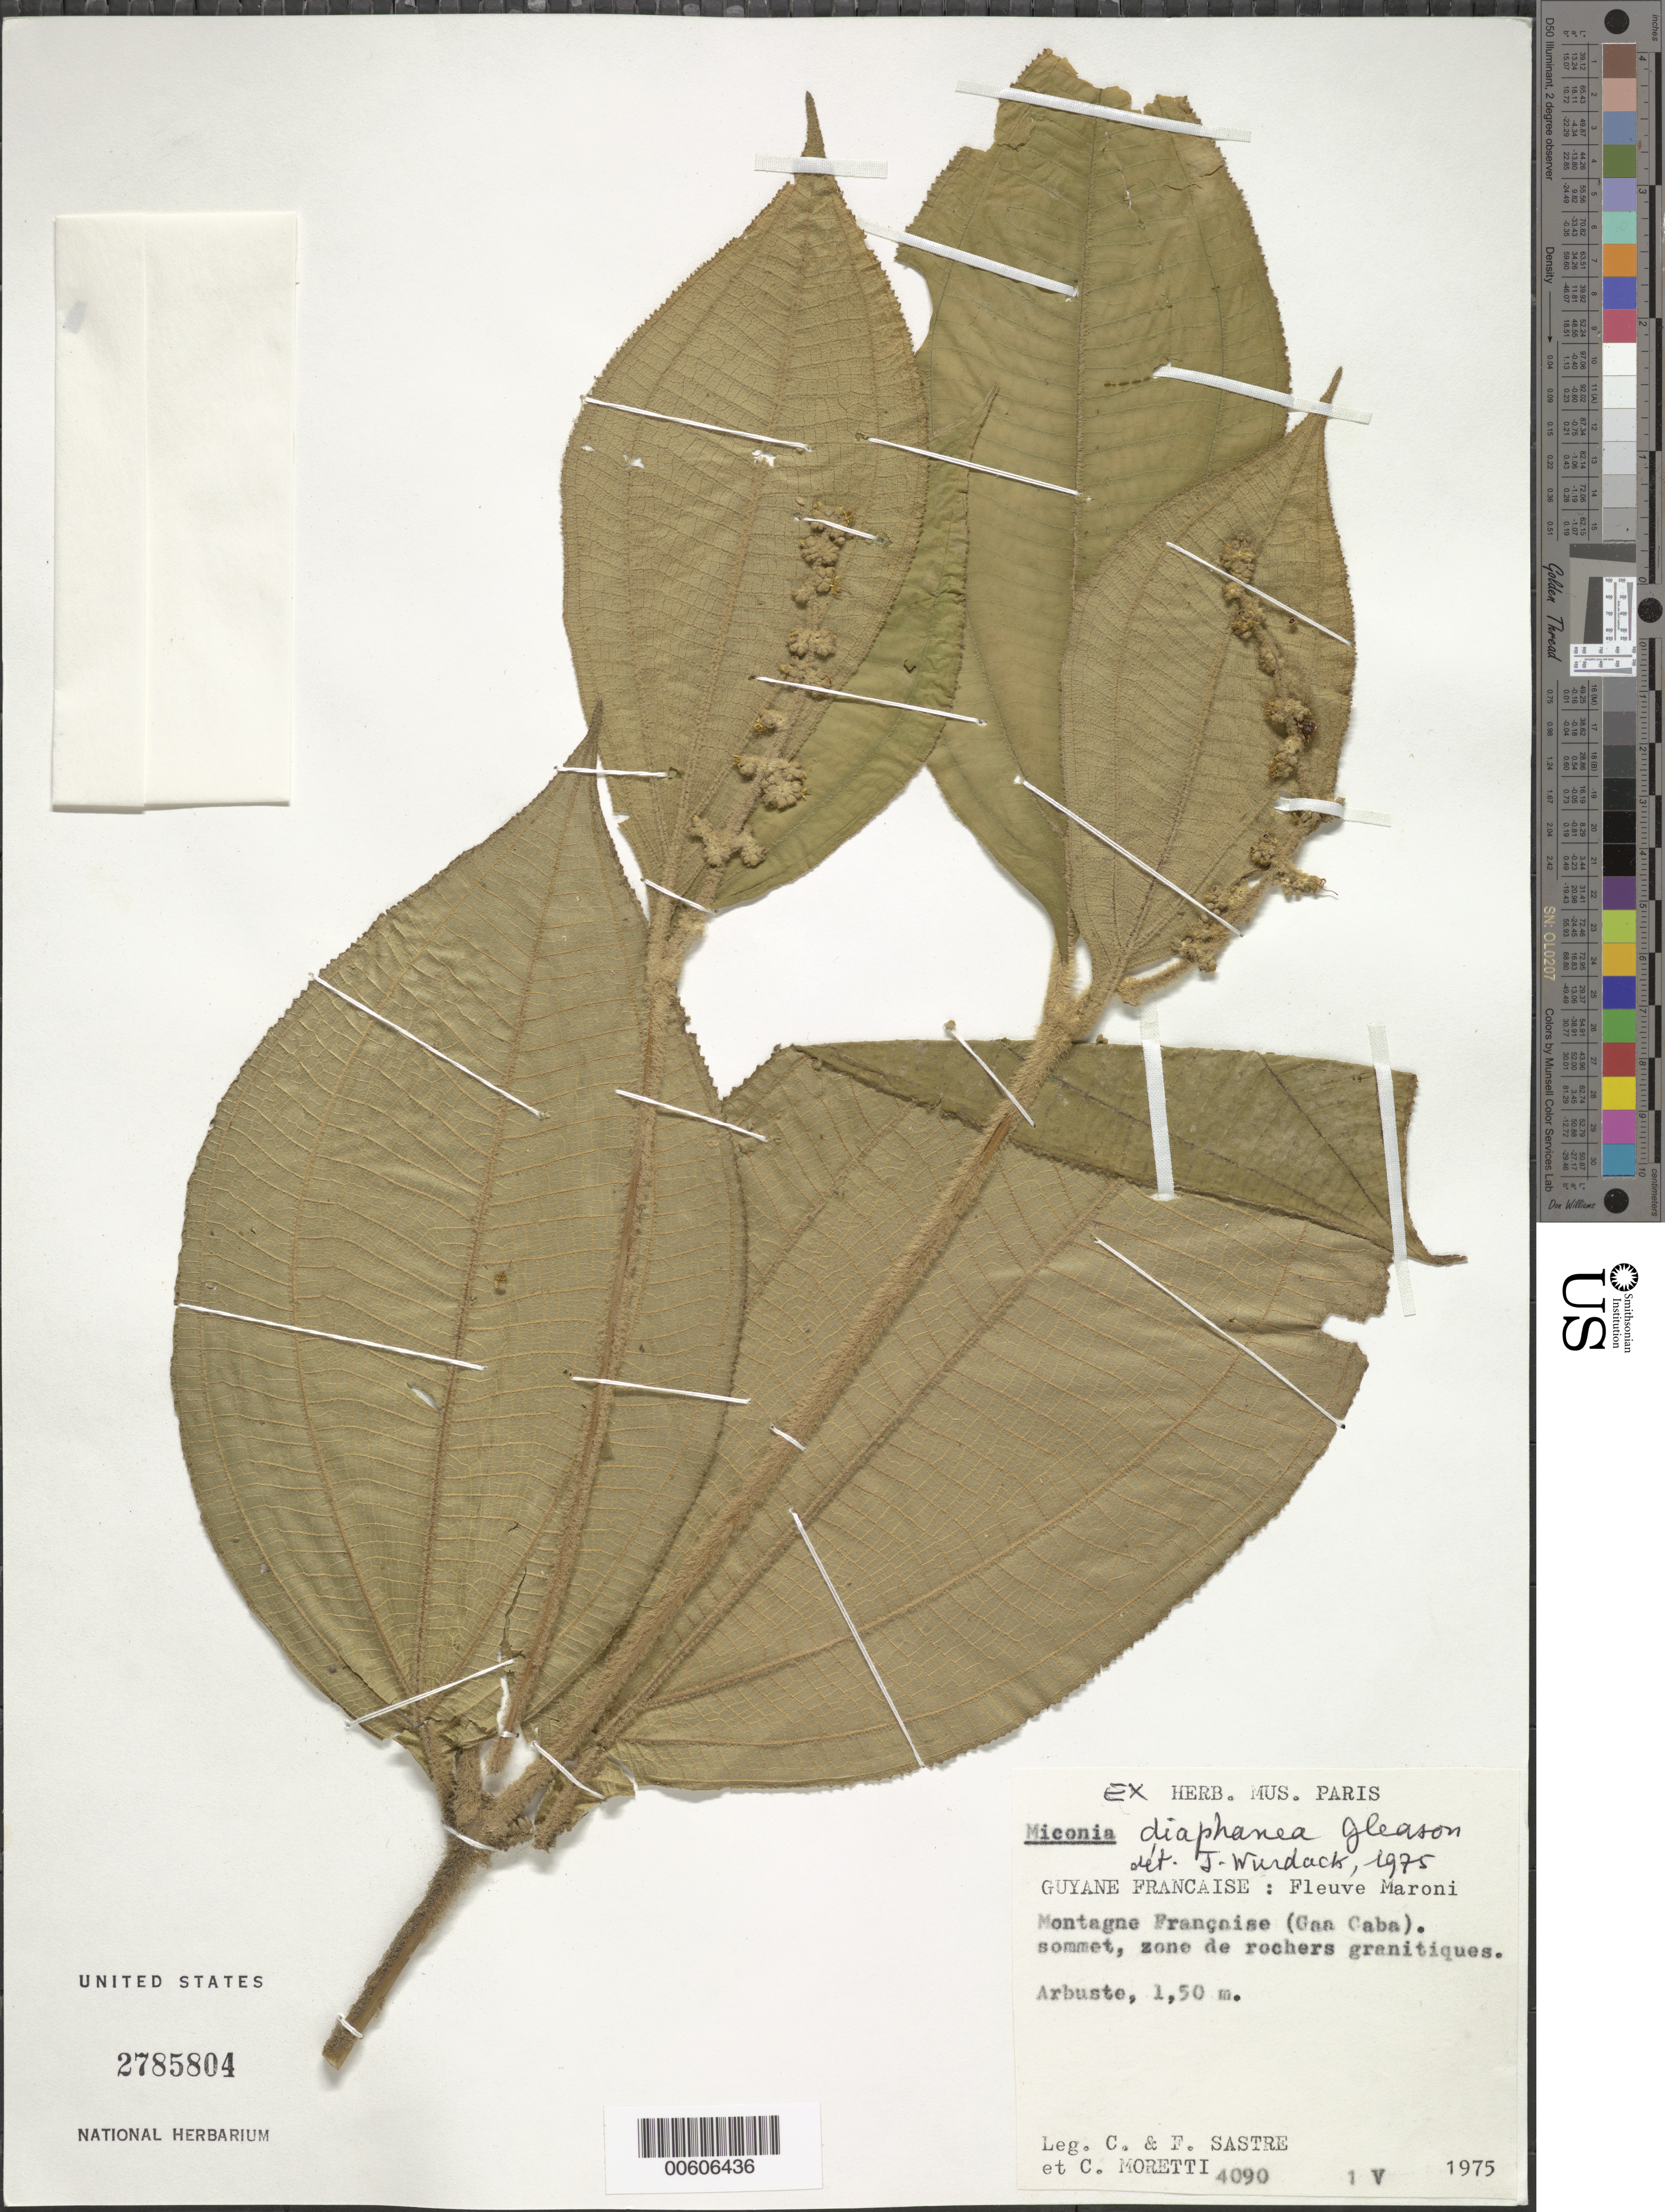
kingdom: Plantae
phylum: Tracheophyta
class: Magnoliopsida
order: Myrtales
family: Melastomataceae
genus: Miconia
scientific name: Miconia diaphanea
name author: Gleason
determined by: Wurdack, John J., (US), US (UNITED STATES)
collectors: C. H. L. Sastre, F. Sastre & C. Moretti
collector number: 4090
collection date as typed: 1-May-75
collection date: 1975-05-01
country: French Guiana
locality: Maroni R., Montagne Français (Gaa Caba), sommit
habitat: Zone de rochers granitiques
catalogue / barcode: US 2785804